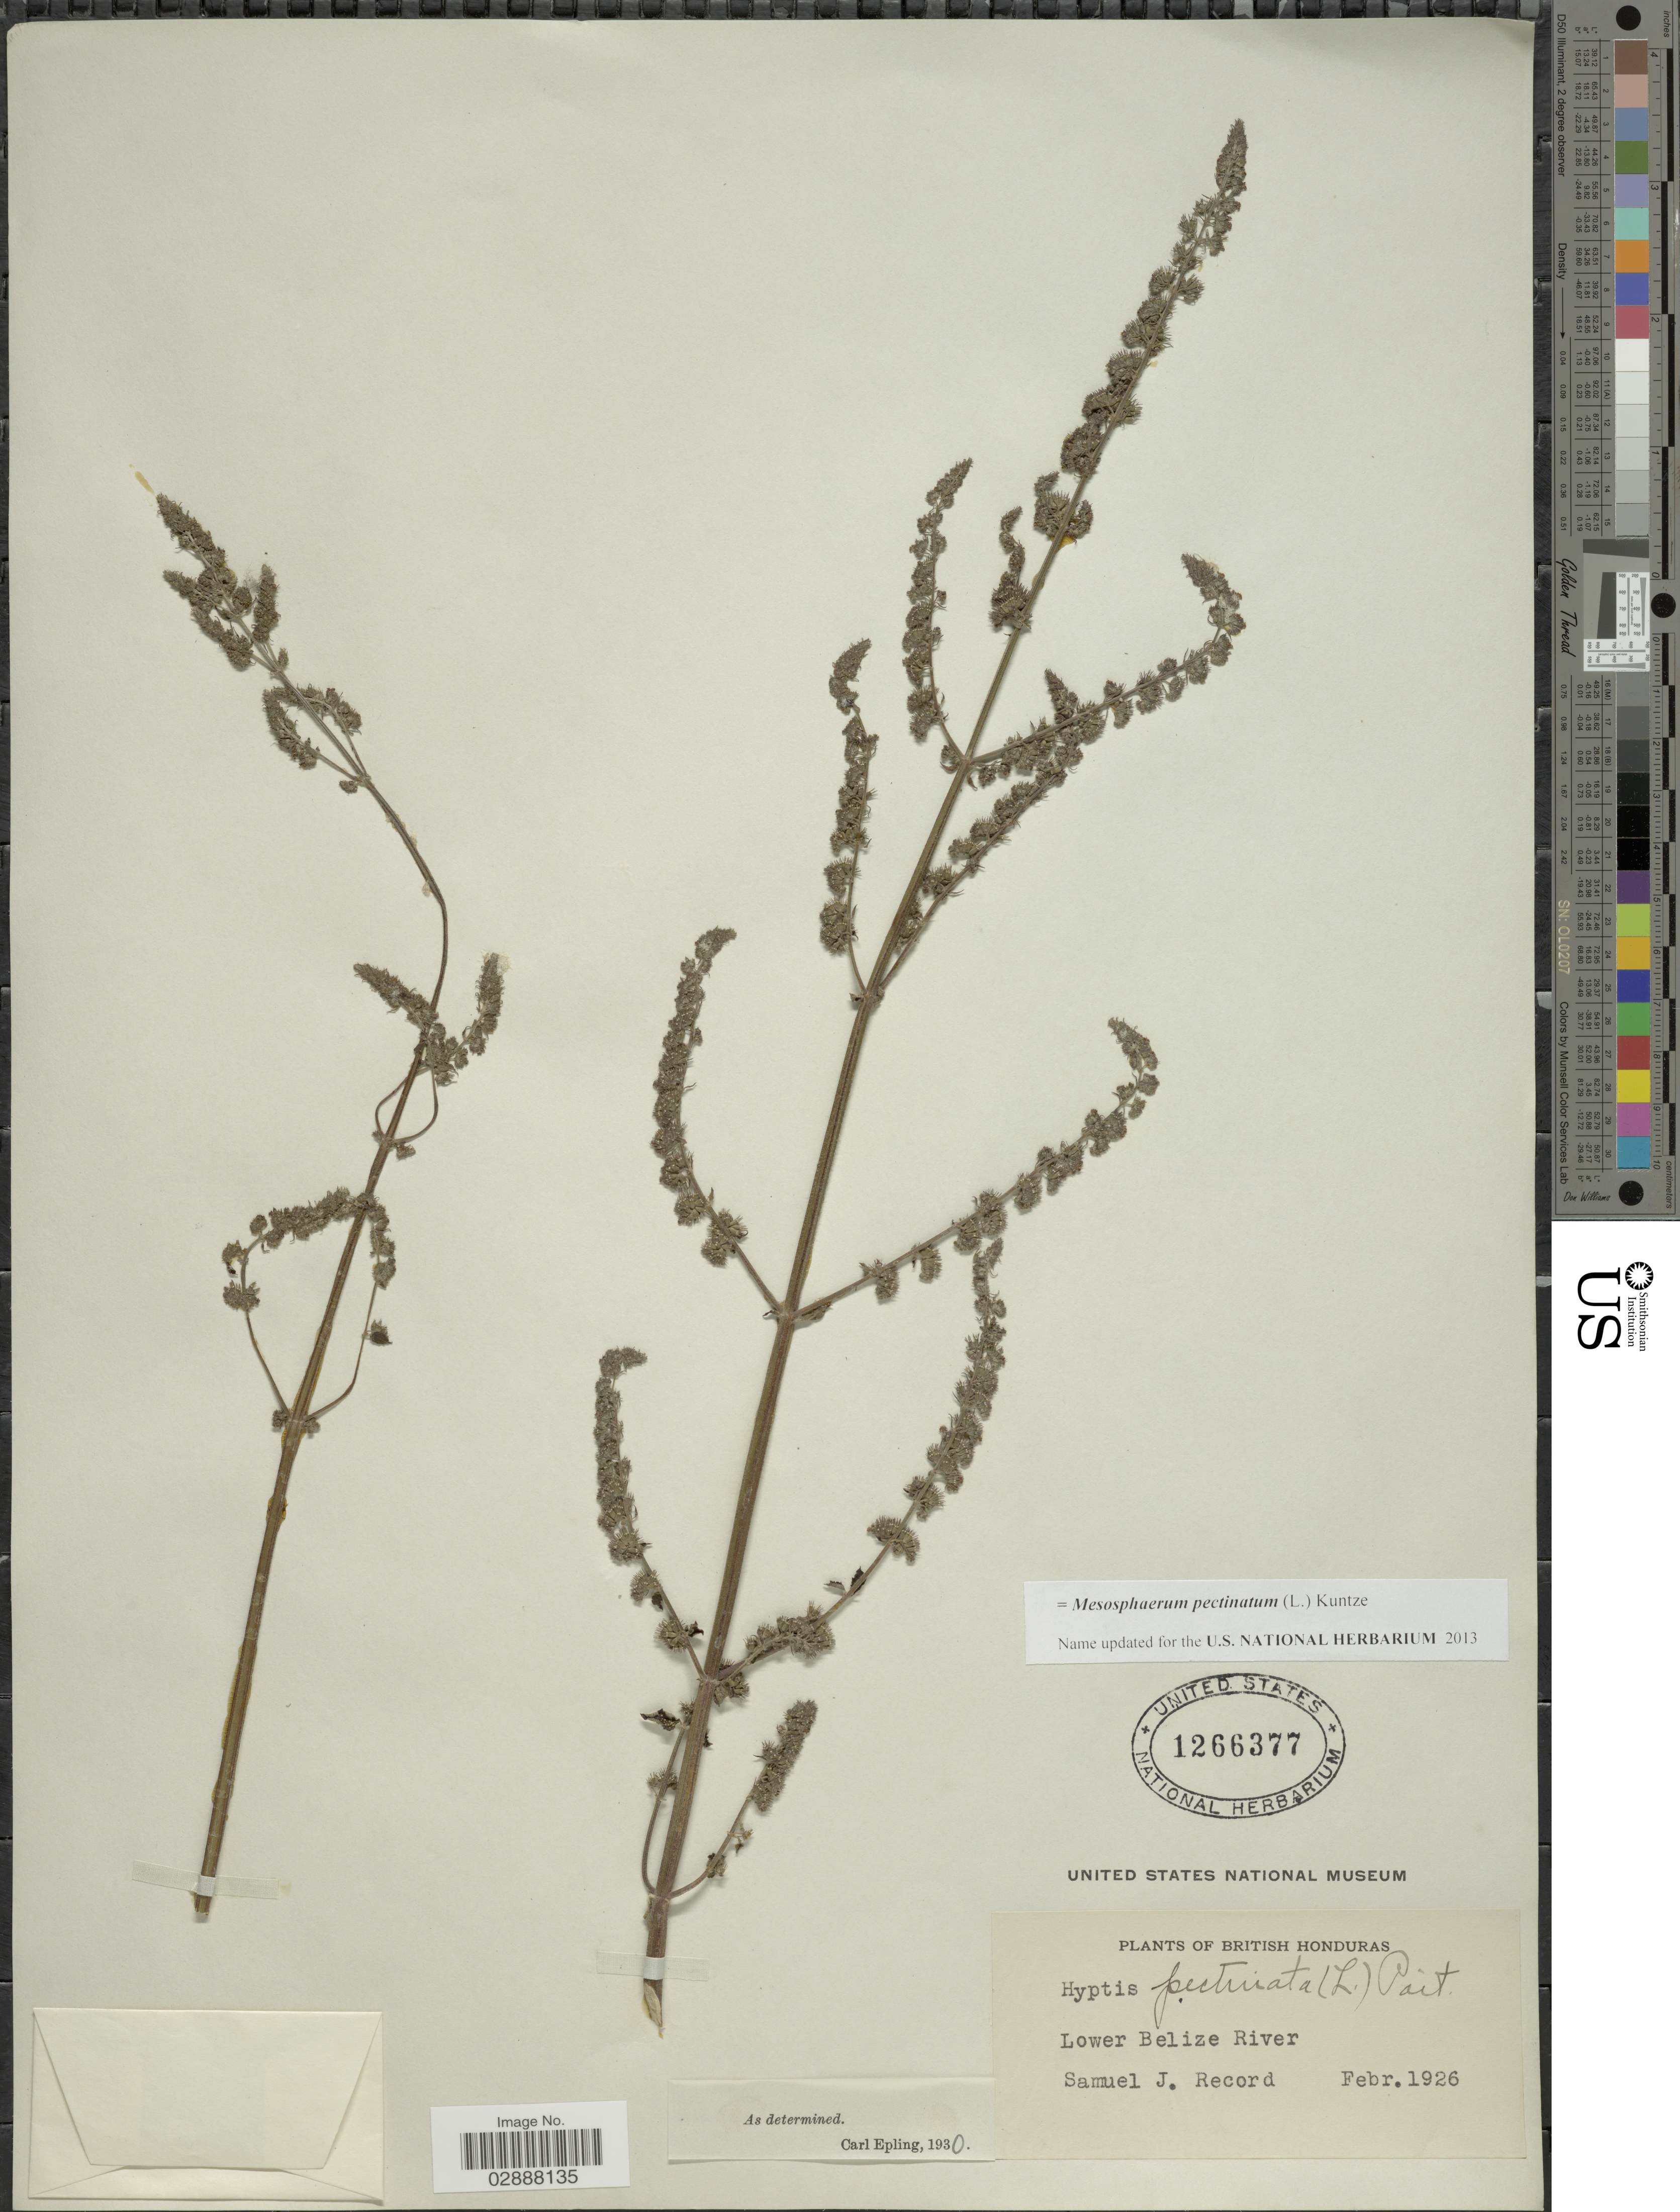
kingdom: Plantae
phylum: Tracheophyta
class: Magnoliopsida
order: Lamiales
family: Lamiaceae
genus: Mesosphaerum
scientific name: Mesosphaerum pectinatum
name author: (L.) Kuntze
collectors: S. J. Record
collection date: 1926-02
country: Belize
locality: British Honduras. Lower Belize River.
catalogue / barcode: US 1266377